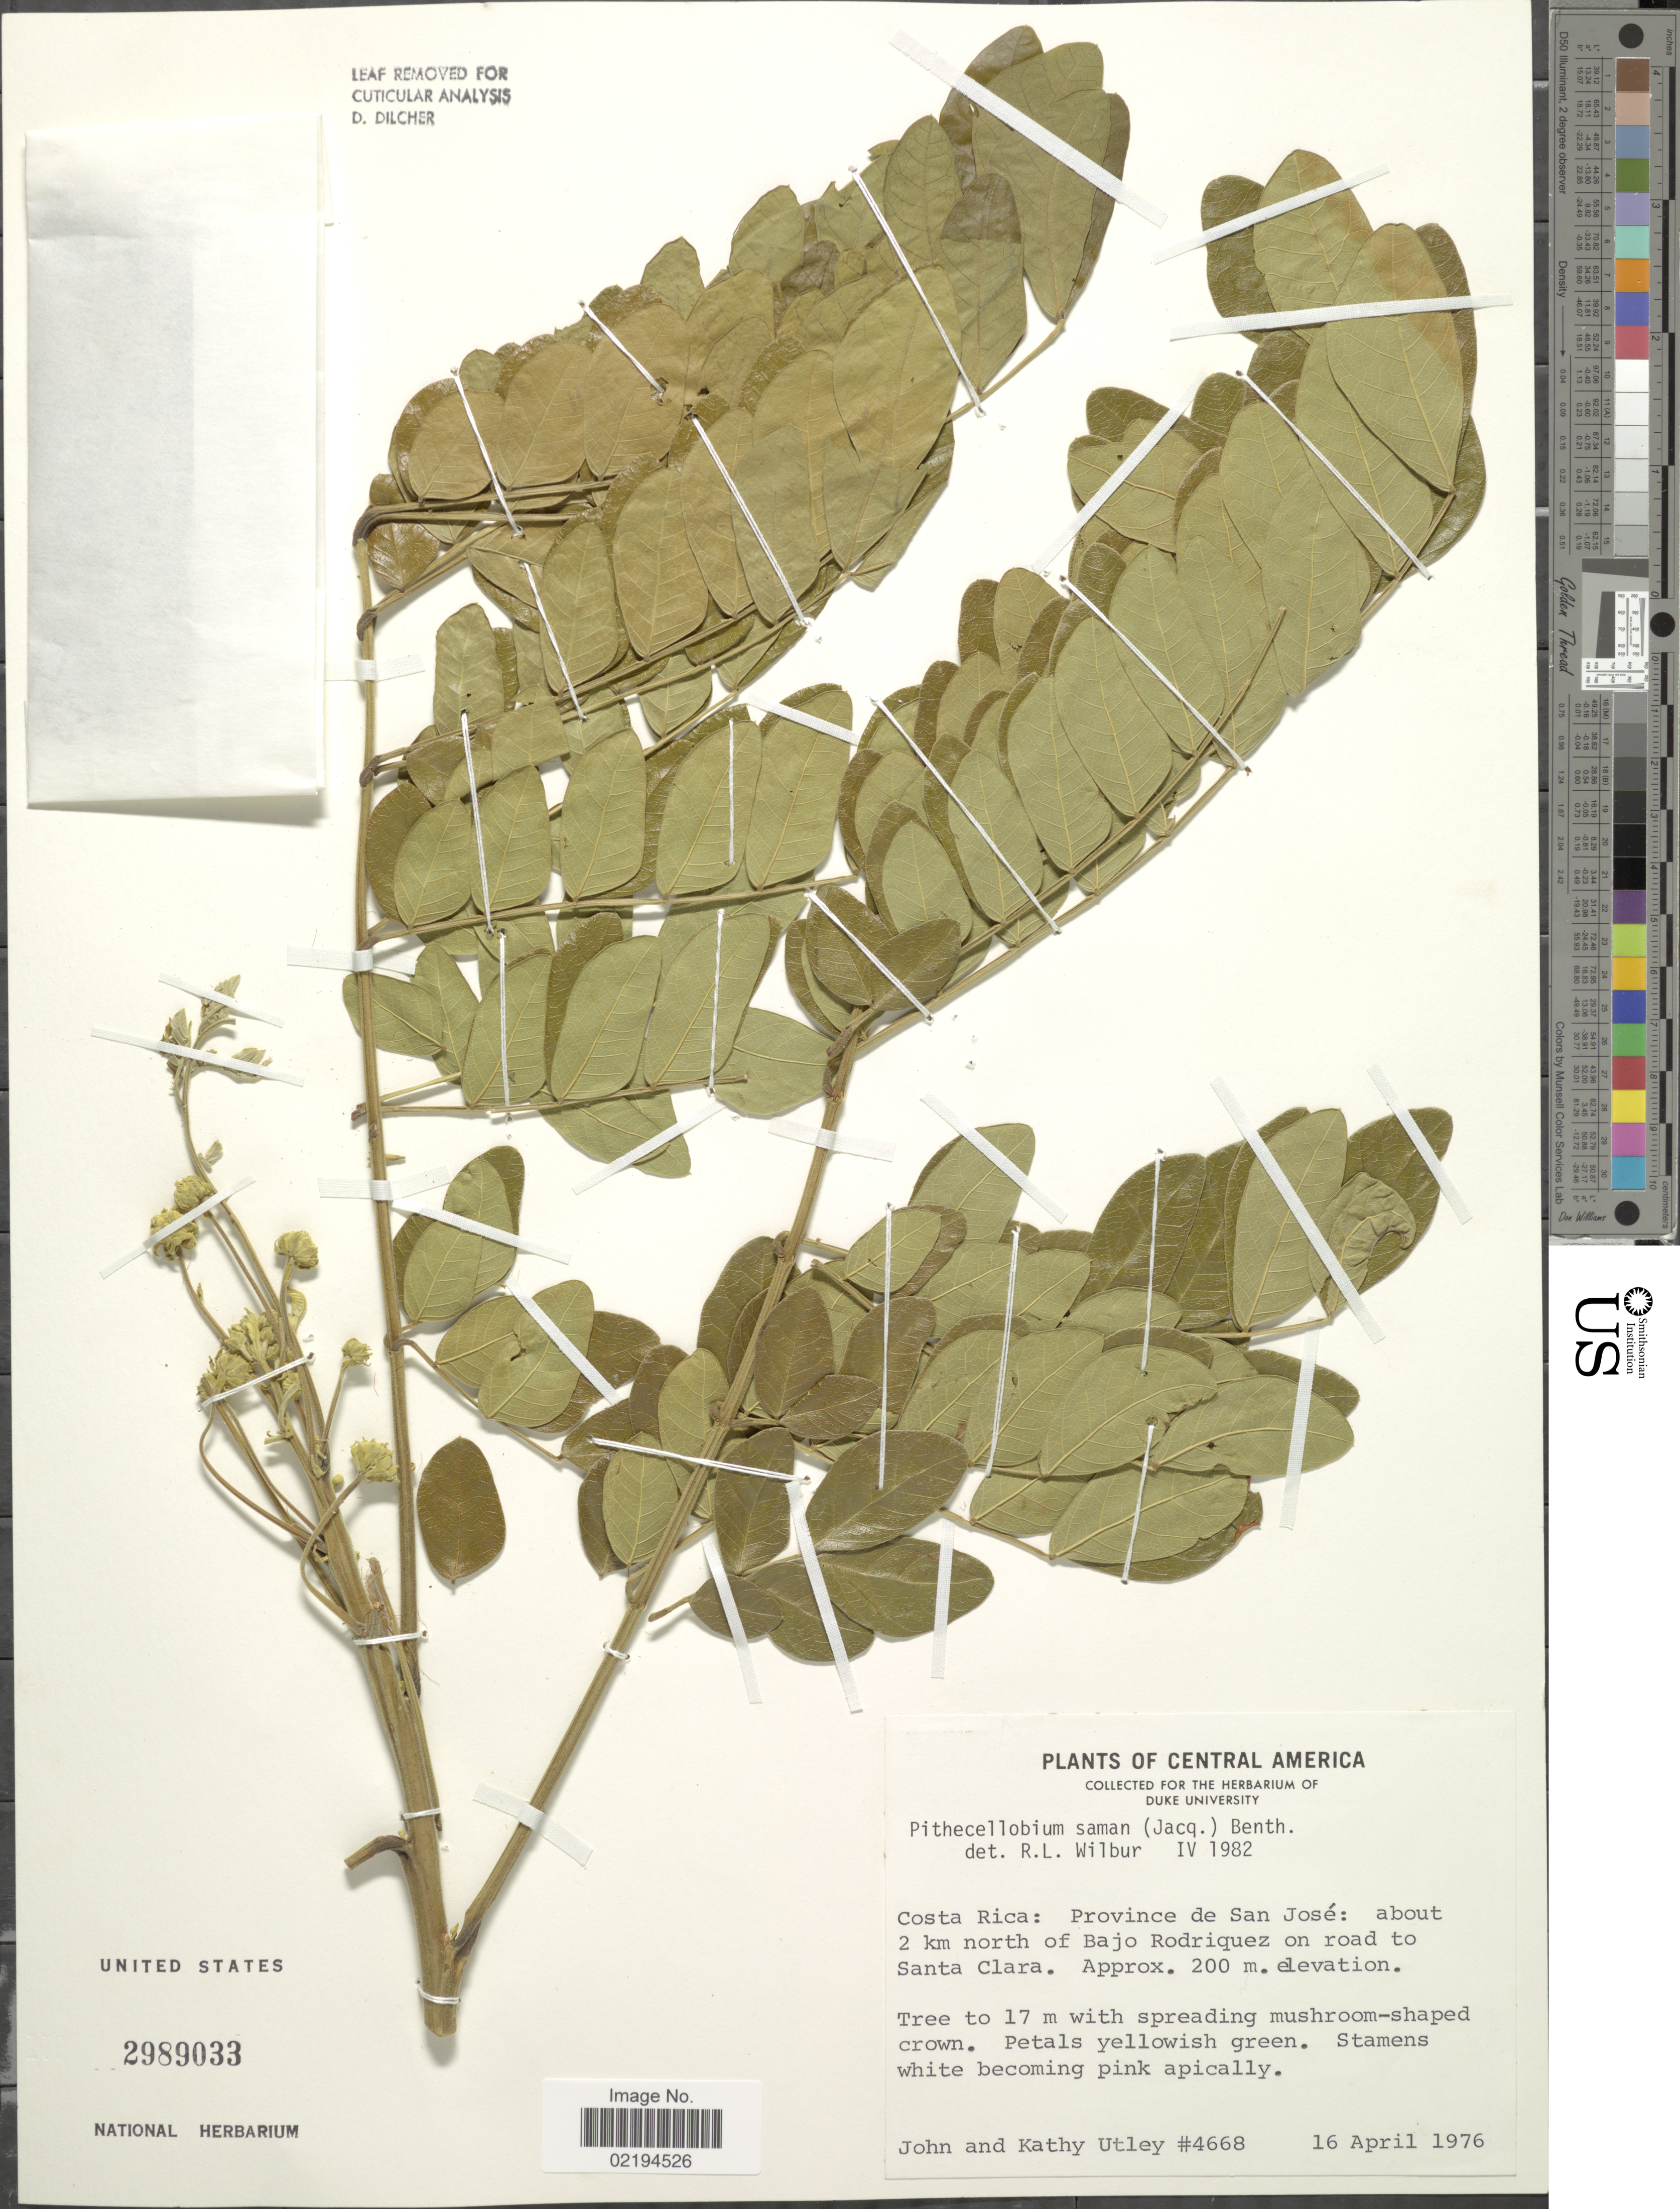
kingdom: Plantae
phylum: Tracheophyta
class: Magnoliopsida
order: Fabales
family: Fabaceae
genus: Samanea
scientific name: Samanea saman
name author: (Jacq.) Merr.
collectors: J. F. Utley & K. Burt-Utley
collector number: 4668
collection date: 1976-04-16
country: Costa Rica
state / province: San José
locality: About 2 km north of Bajo Rodriguez on road to Santa Clara.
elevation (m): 200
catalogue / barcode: US 2989033